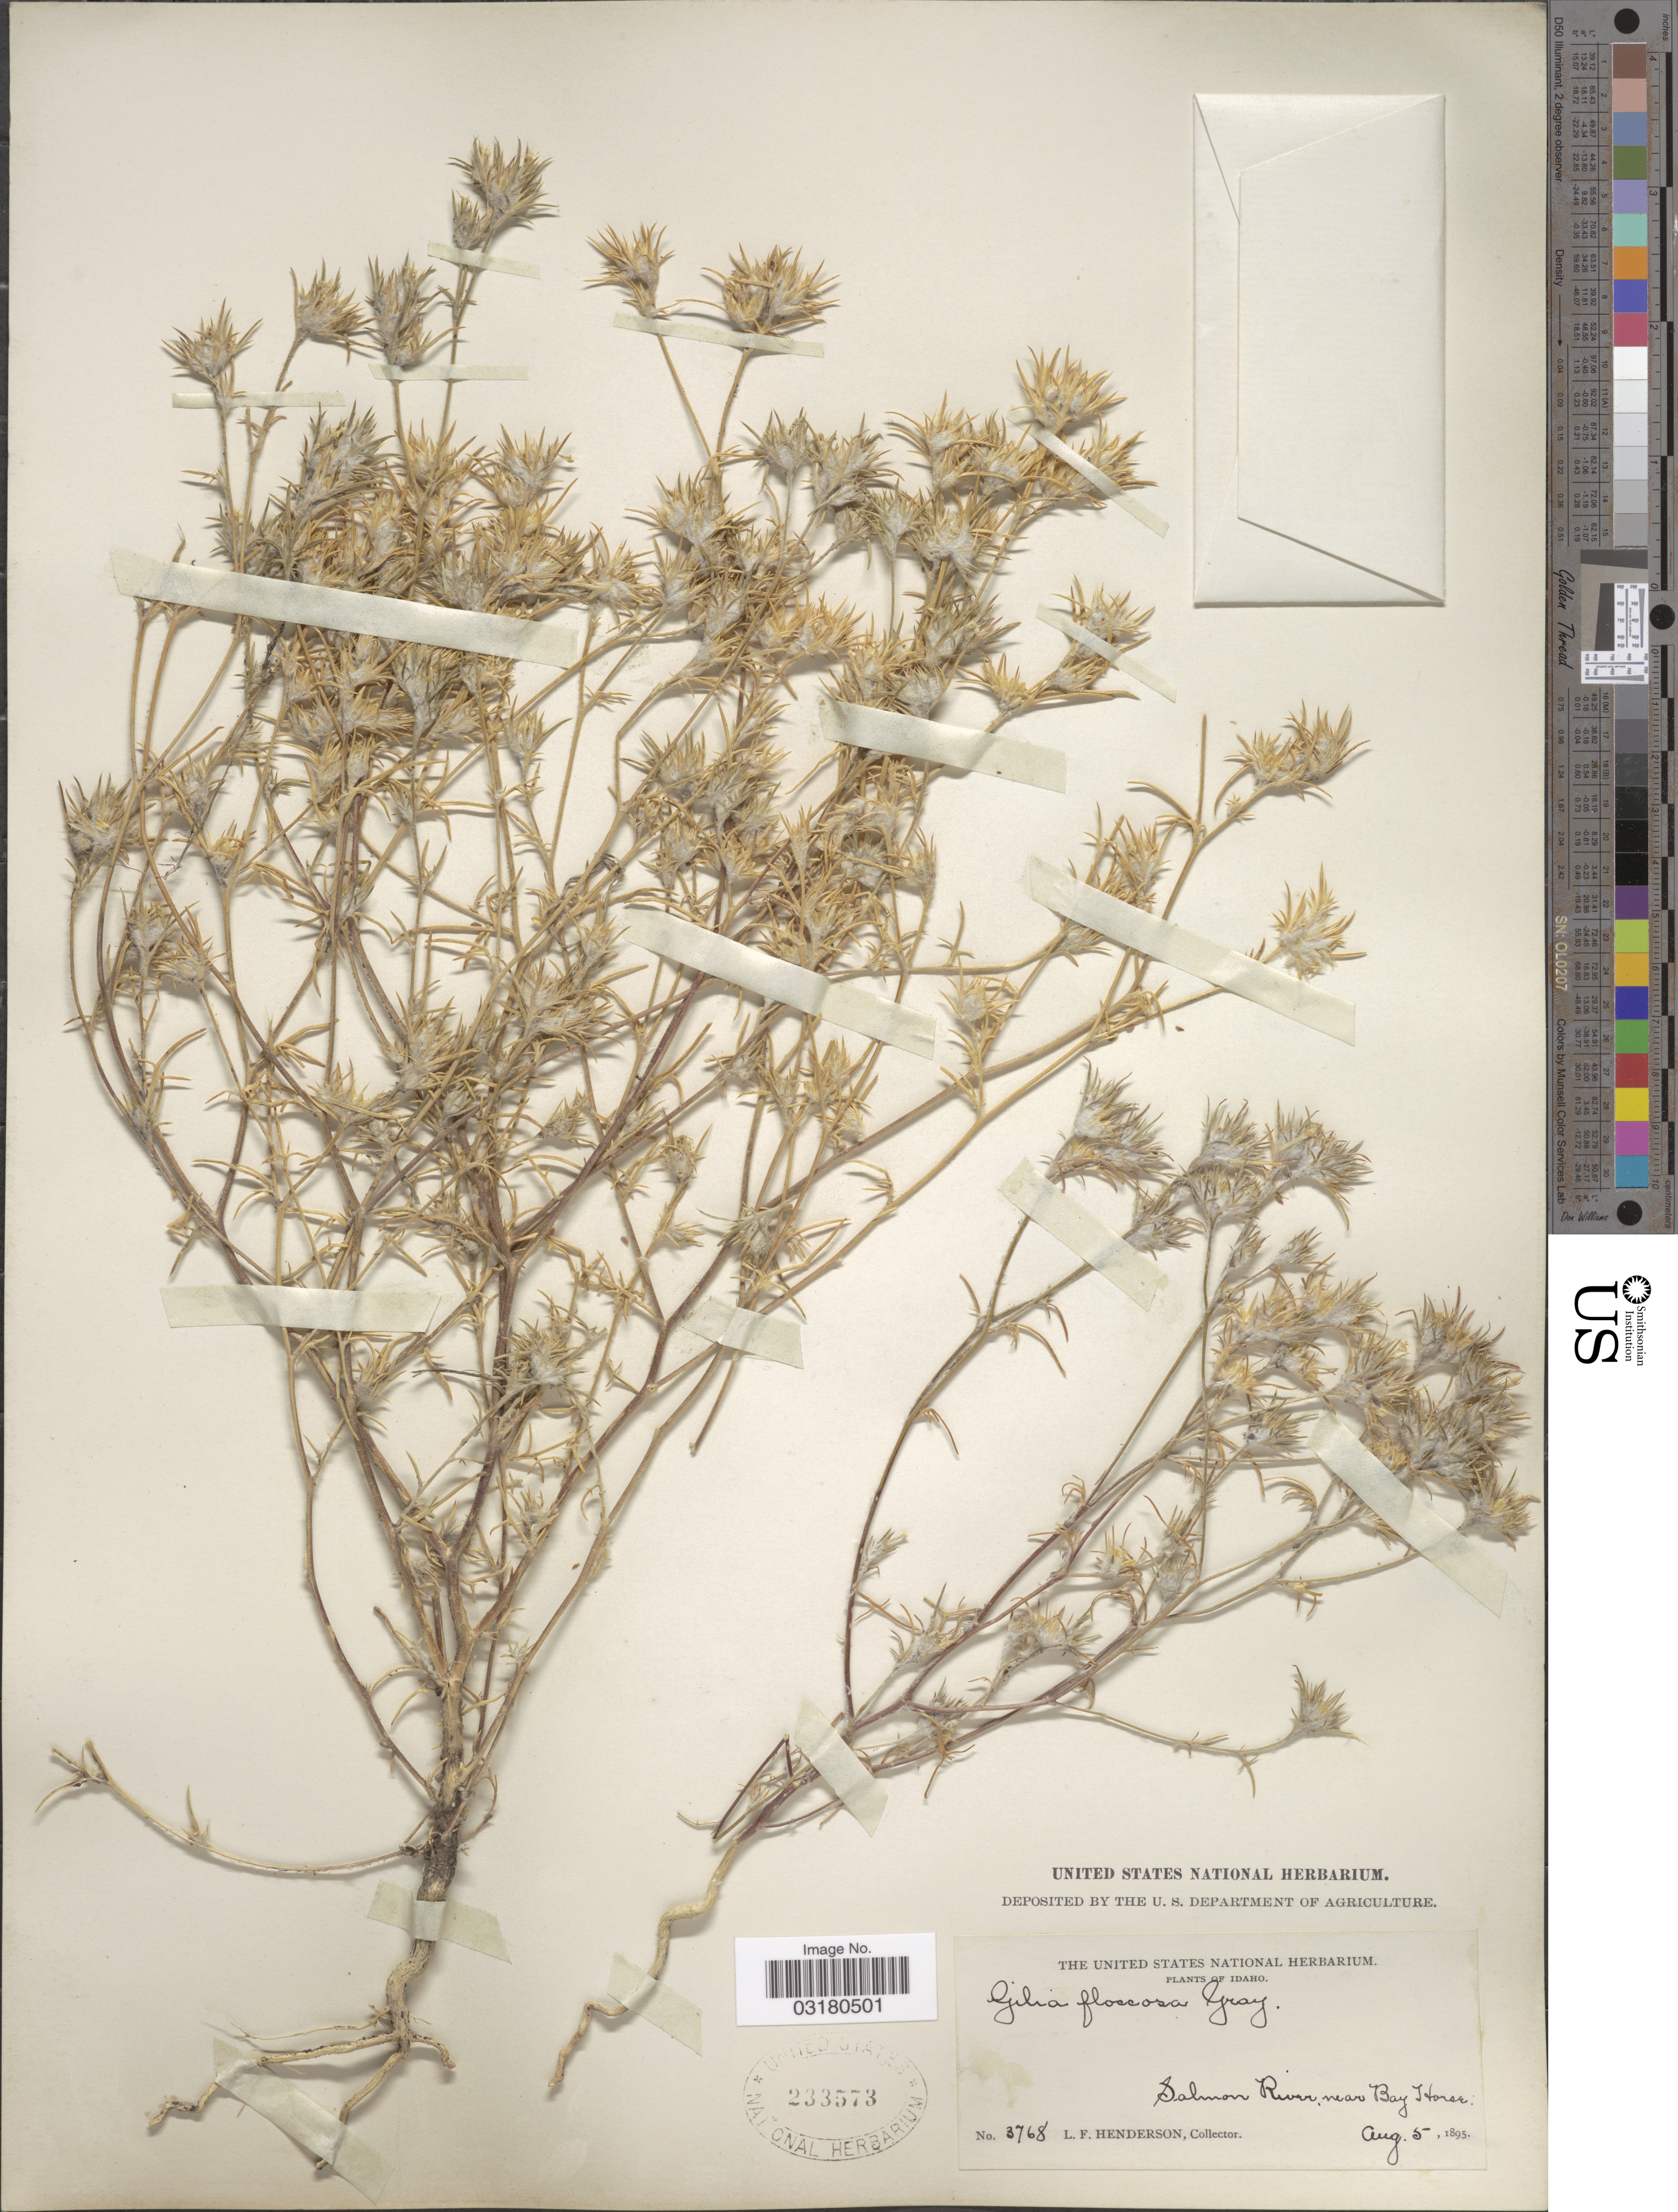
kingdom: Plantae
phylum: Tracheophyta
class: Magnoliopsida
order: Ericales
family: Polemoniaceae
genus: Eriastrum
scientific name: Eriastrum wilcoxii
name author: (A. Nelson) H. Mason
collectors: L. Henderson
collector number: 3768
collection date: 1895-08-05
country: United States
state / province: Idaho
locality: Salmon River, near Bay Horse.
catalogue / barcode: US 233573